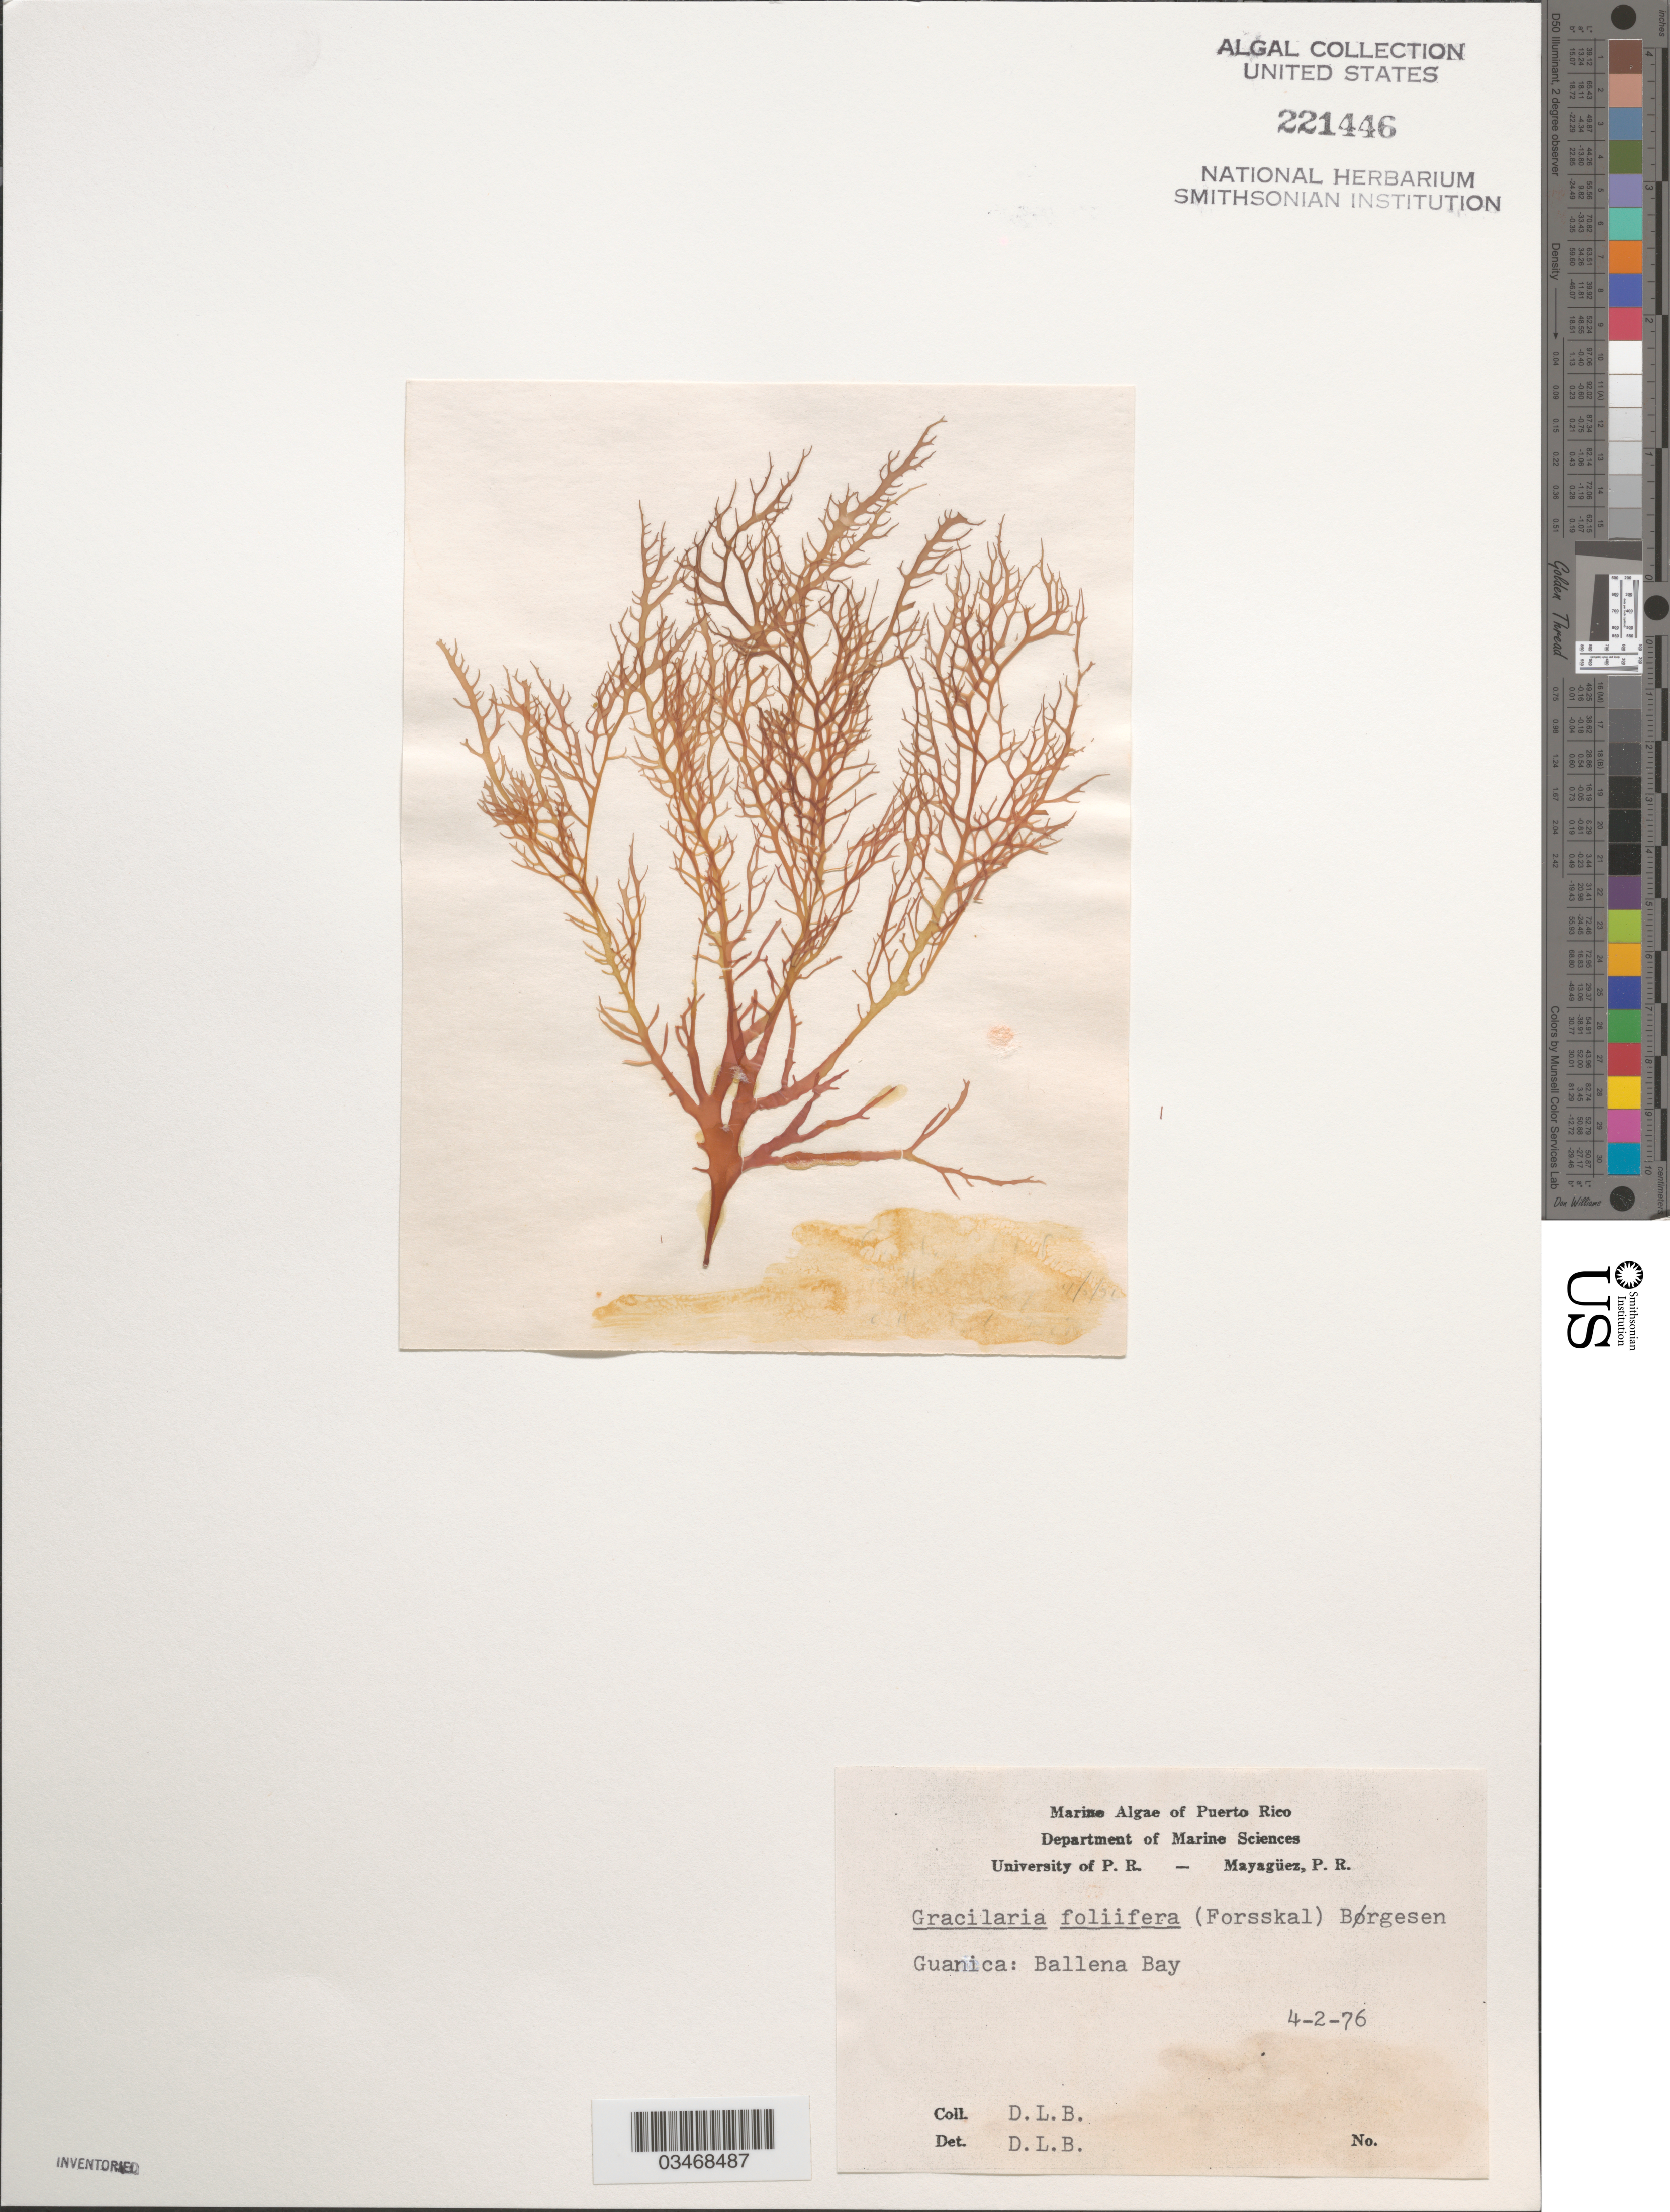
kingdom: Plantae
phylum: Rhodophyta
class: Florideophyceae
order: Gracilariales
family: Gracilariaceae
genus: Gracilaria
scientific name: Gracilaria tikvahiae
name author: McLachlan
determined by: Ballentine, D. L.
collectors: D.L. Ballantine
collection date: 1976-04-02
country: Puerto Rico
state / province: Guanica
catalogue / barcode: US 221446